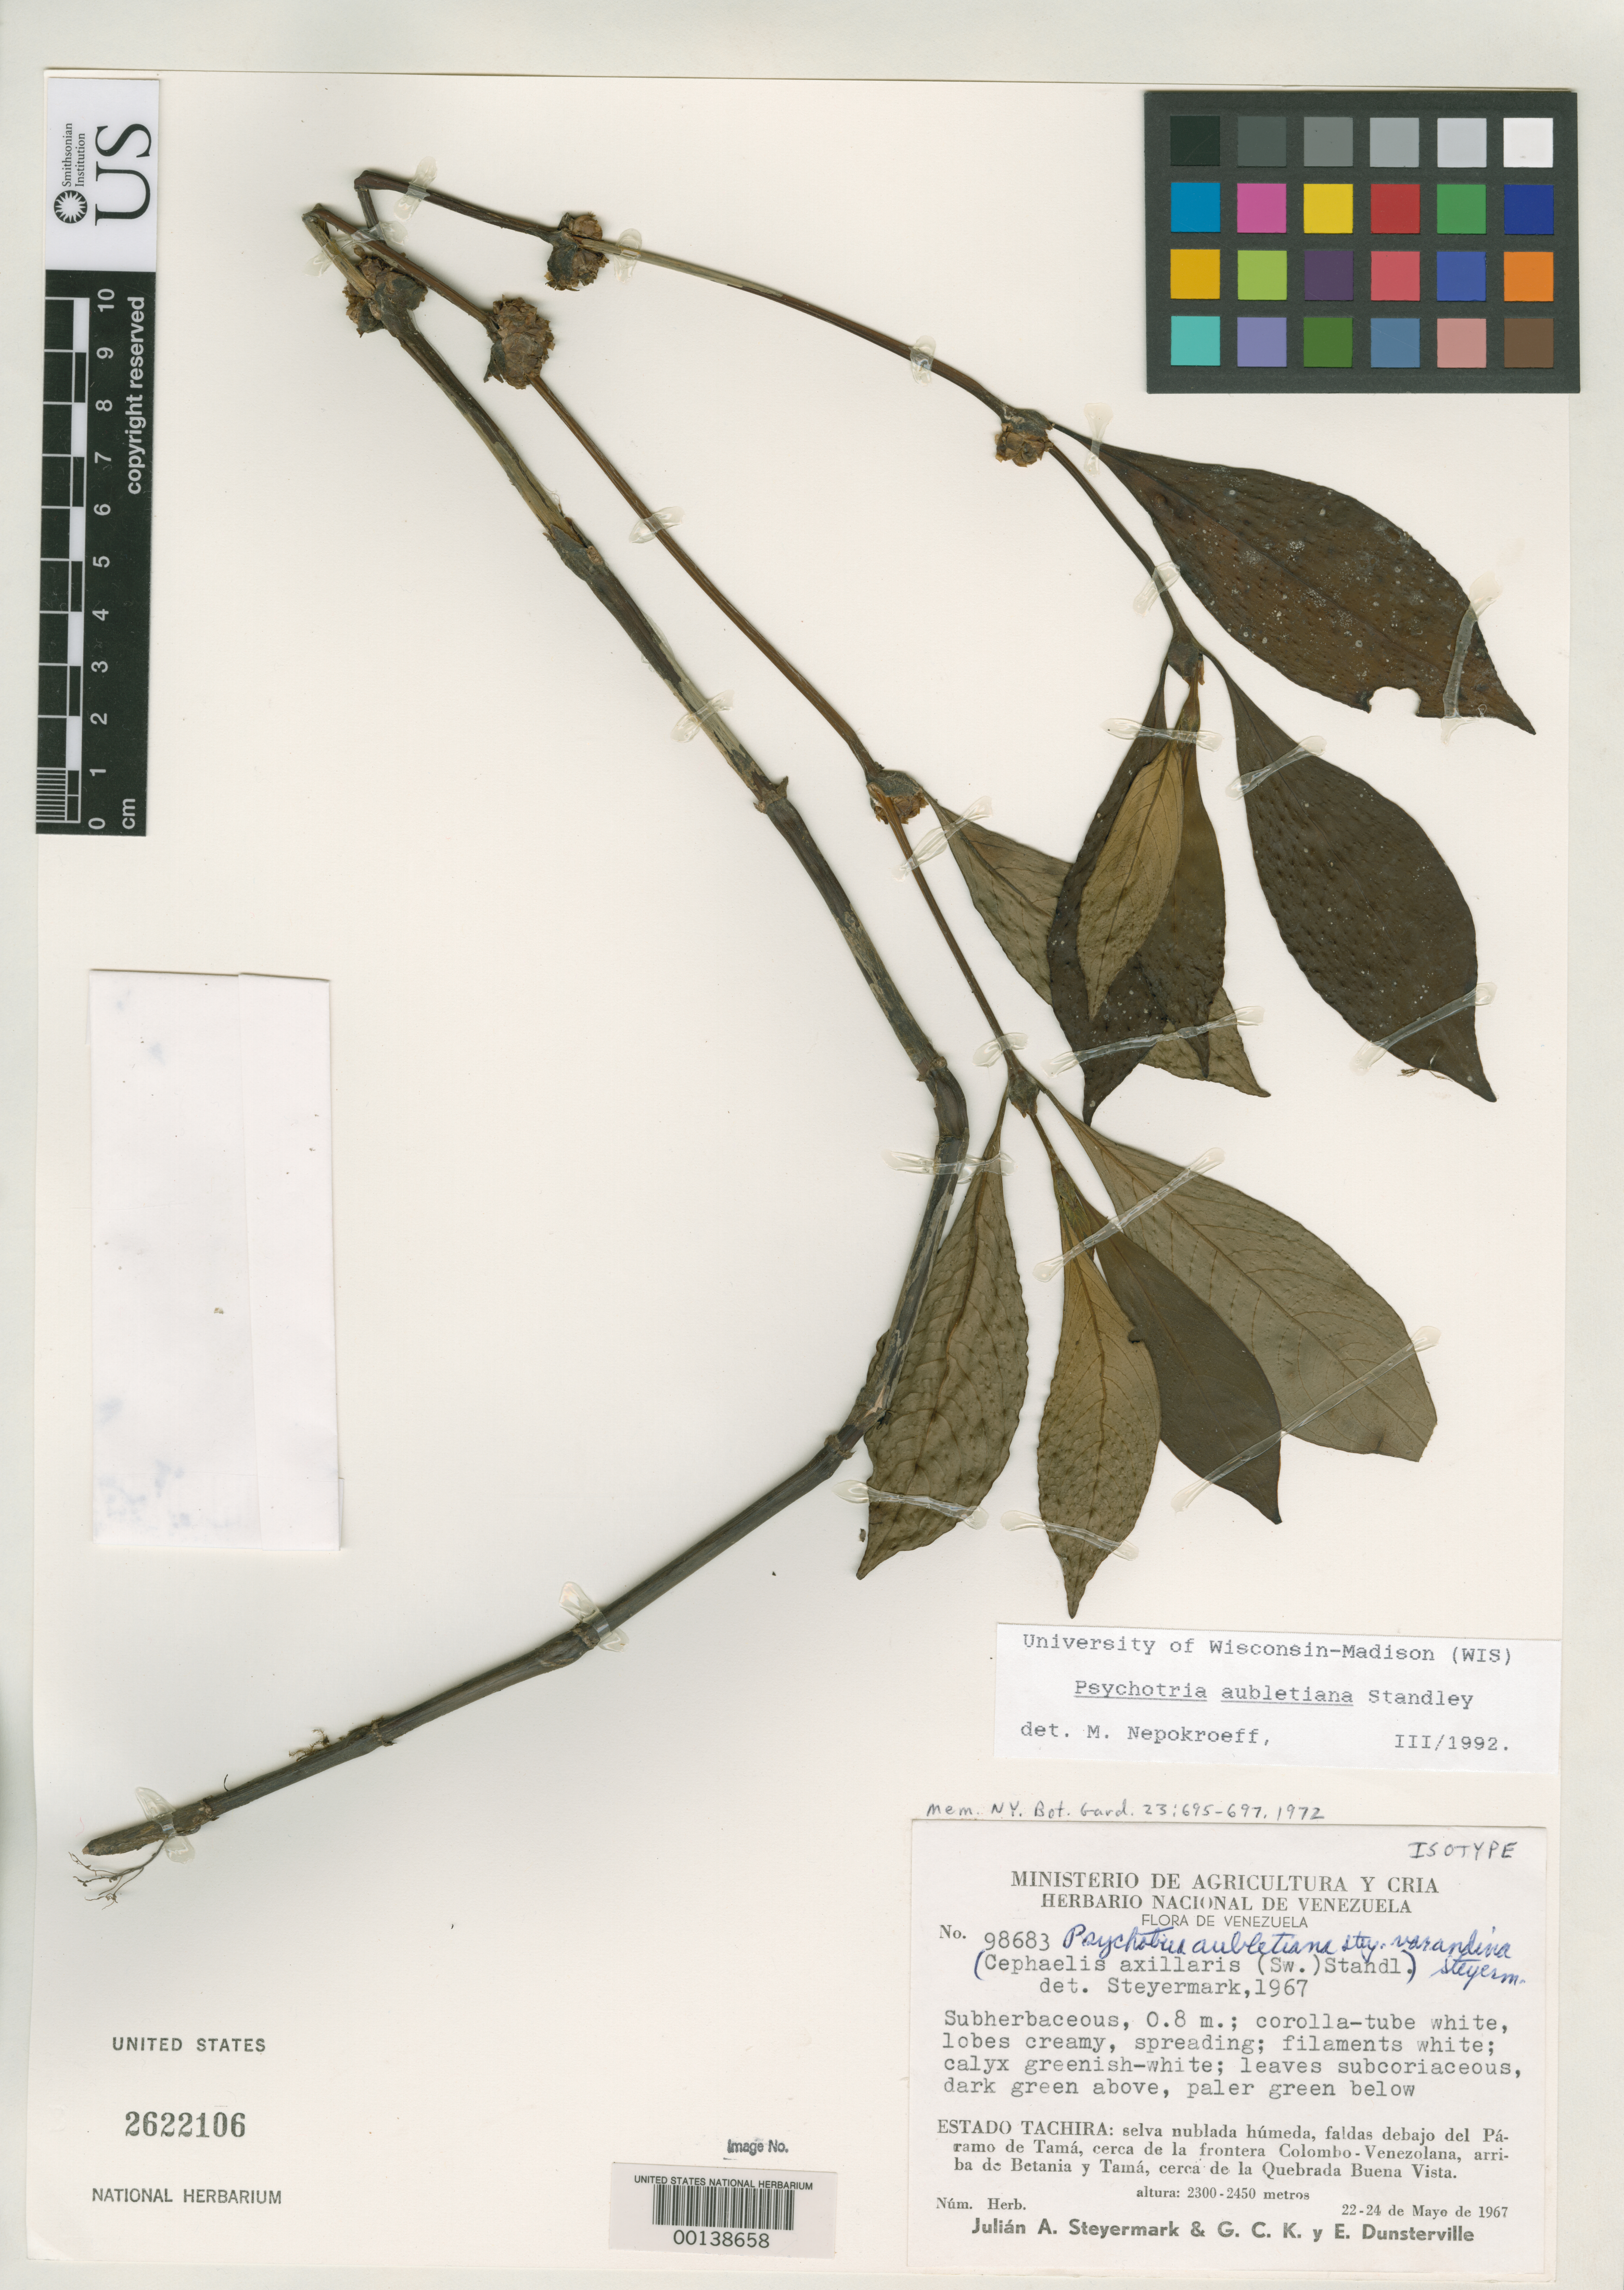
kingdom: Plantae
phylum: Tracheophyta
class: Magnoliopsida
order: Gentianales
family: Rubiaceae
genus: Psychotria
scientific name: Psychotria aubletiana var. andina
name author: Steyerm.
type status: Isotype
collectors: J. Steyermark, G. C. K. Dunsterville & E. Dunsterville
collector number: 98683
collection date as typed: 22 May 1967 to 24 May 1967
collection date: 1967-05-22/1967-05-24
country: Venezuela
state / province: Tachira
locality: Paramo de Tama, above Betania and Tama, near Quebrada Buena Vista.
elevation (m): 2300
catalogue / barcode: US 2622106